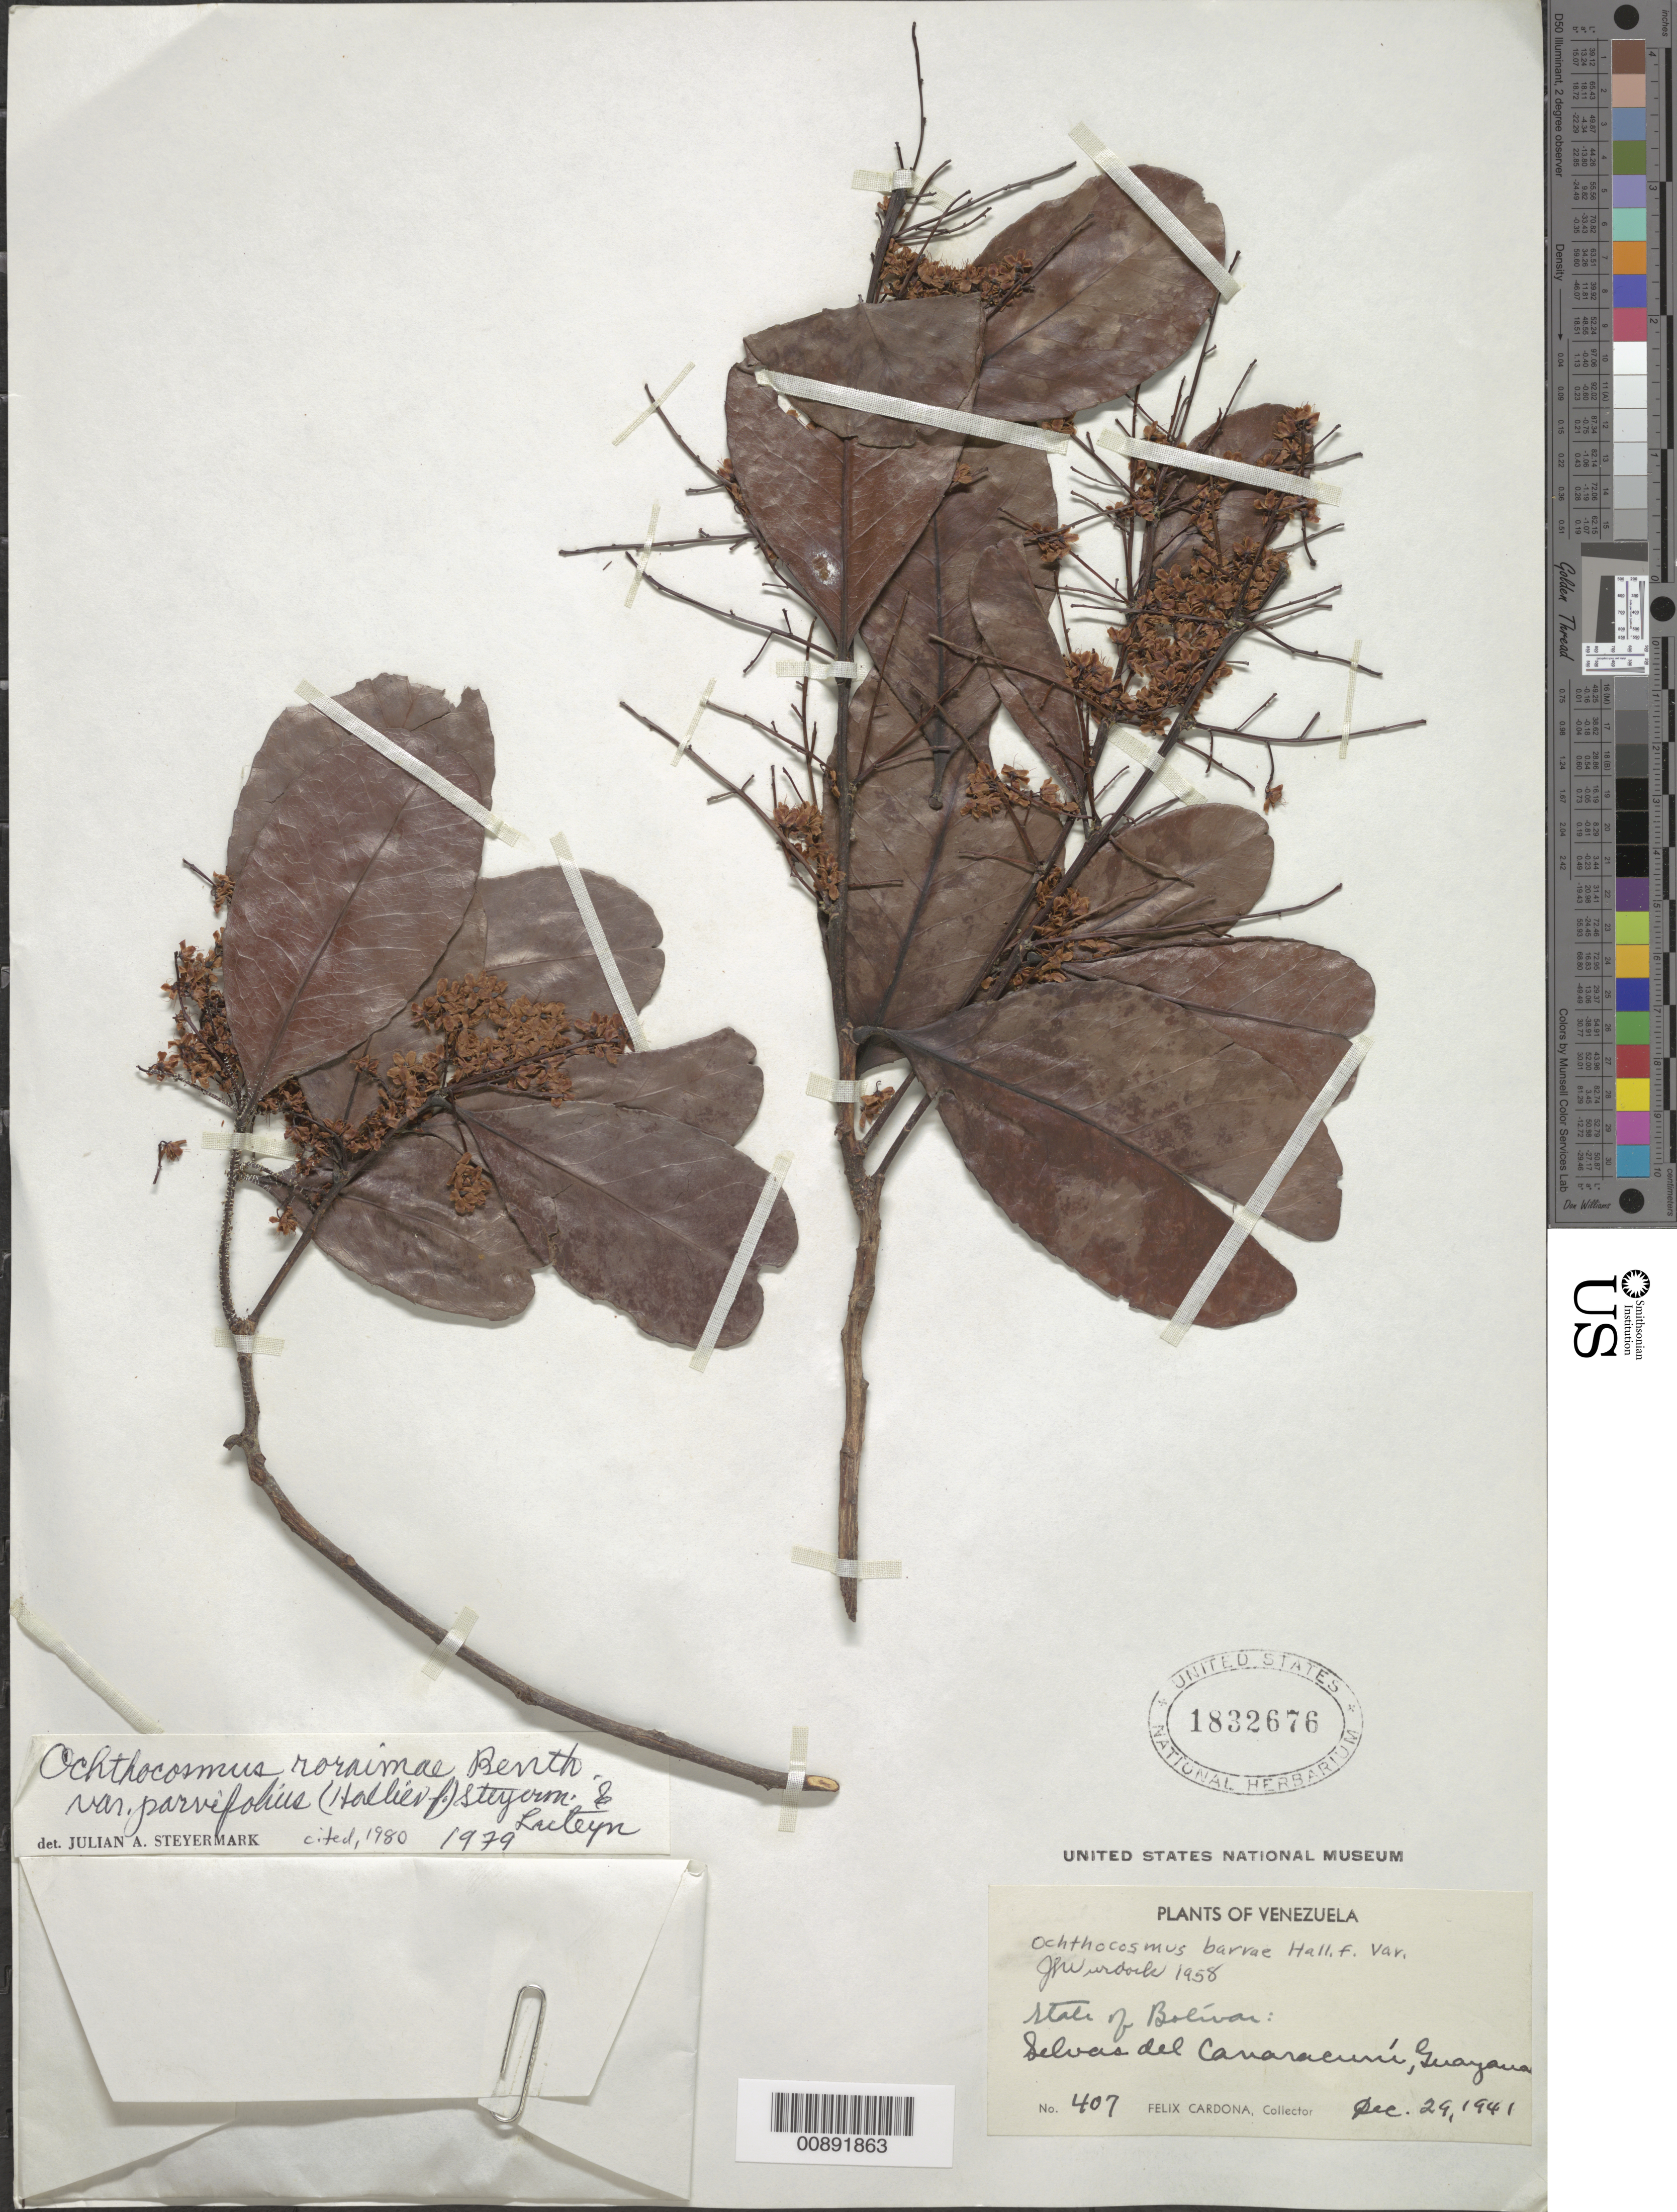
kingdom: Plantae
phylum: Tracheophyta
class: Magnoliopsida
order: Malpighiales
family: Ixonanthaceae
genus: Ochthocosmus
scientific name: Ochthocosmus roraimae var. parvifolius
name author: (Hallier f.) Steyerm.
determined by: Steyermark, Julian A., (VEN)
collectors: F. Cardona Puig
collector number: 407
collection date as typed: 29-Dec-41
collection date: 1941-12-29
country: Venezuela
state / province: Bolívar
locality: Río Carraracuní, Alto Caura, Guayana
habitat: Selvas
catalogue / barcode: US 1832676